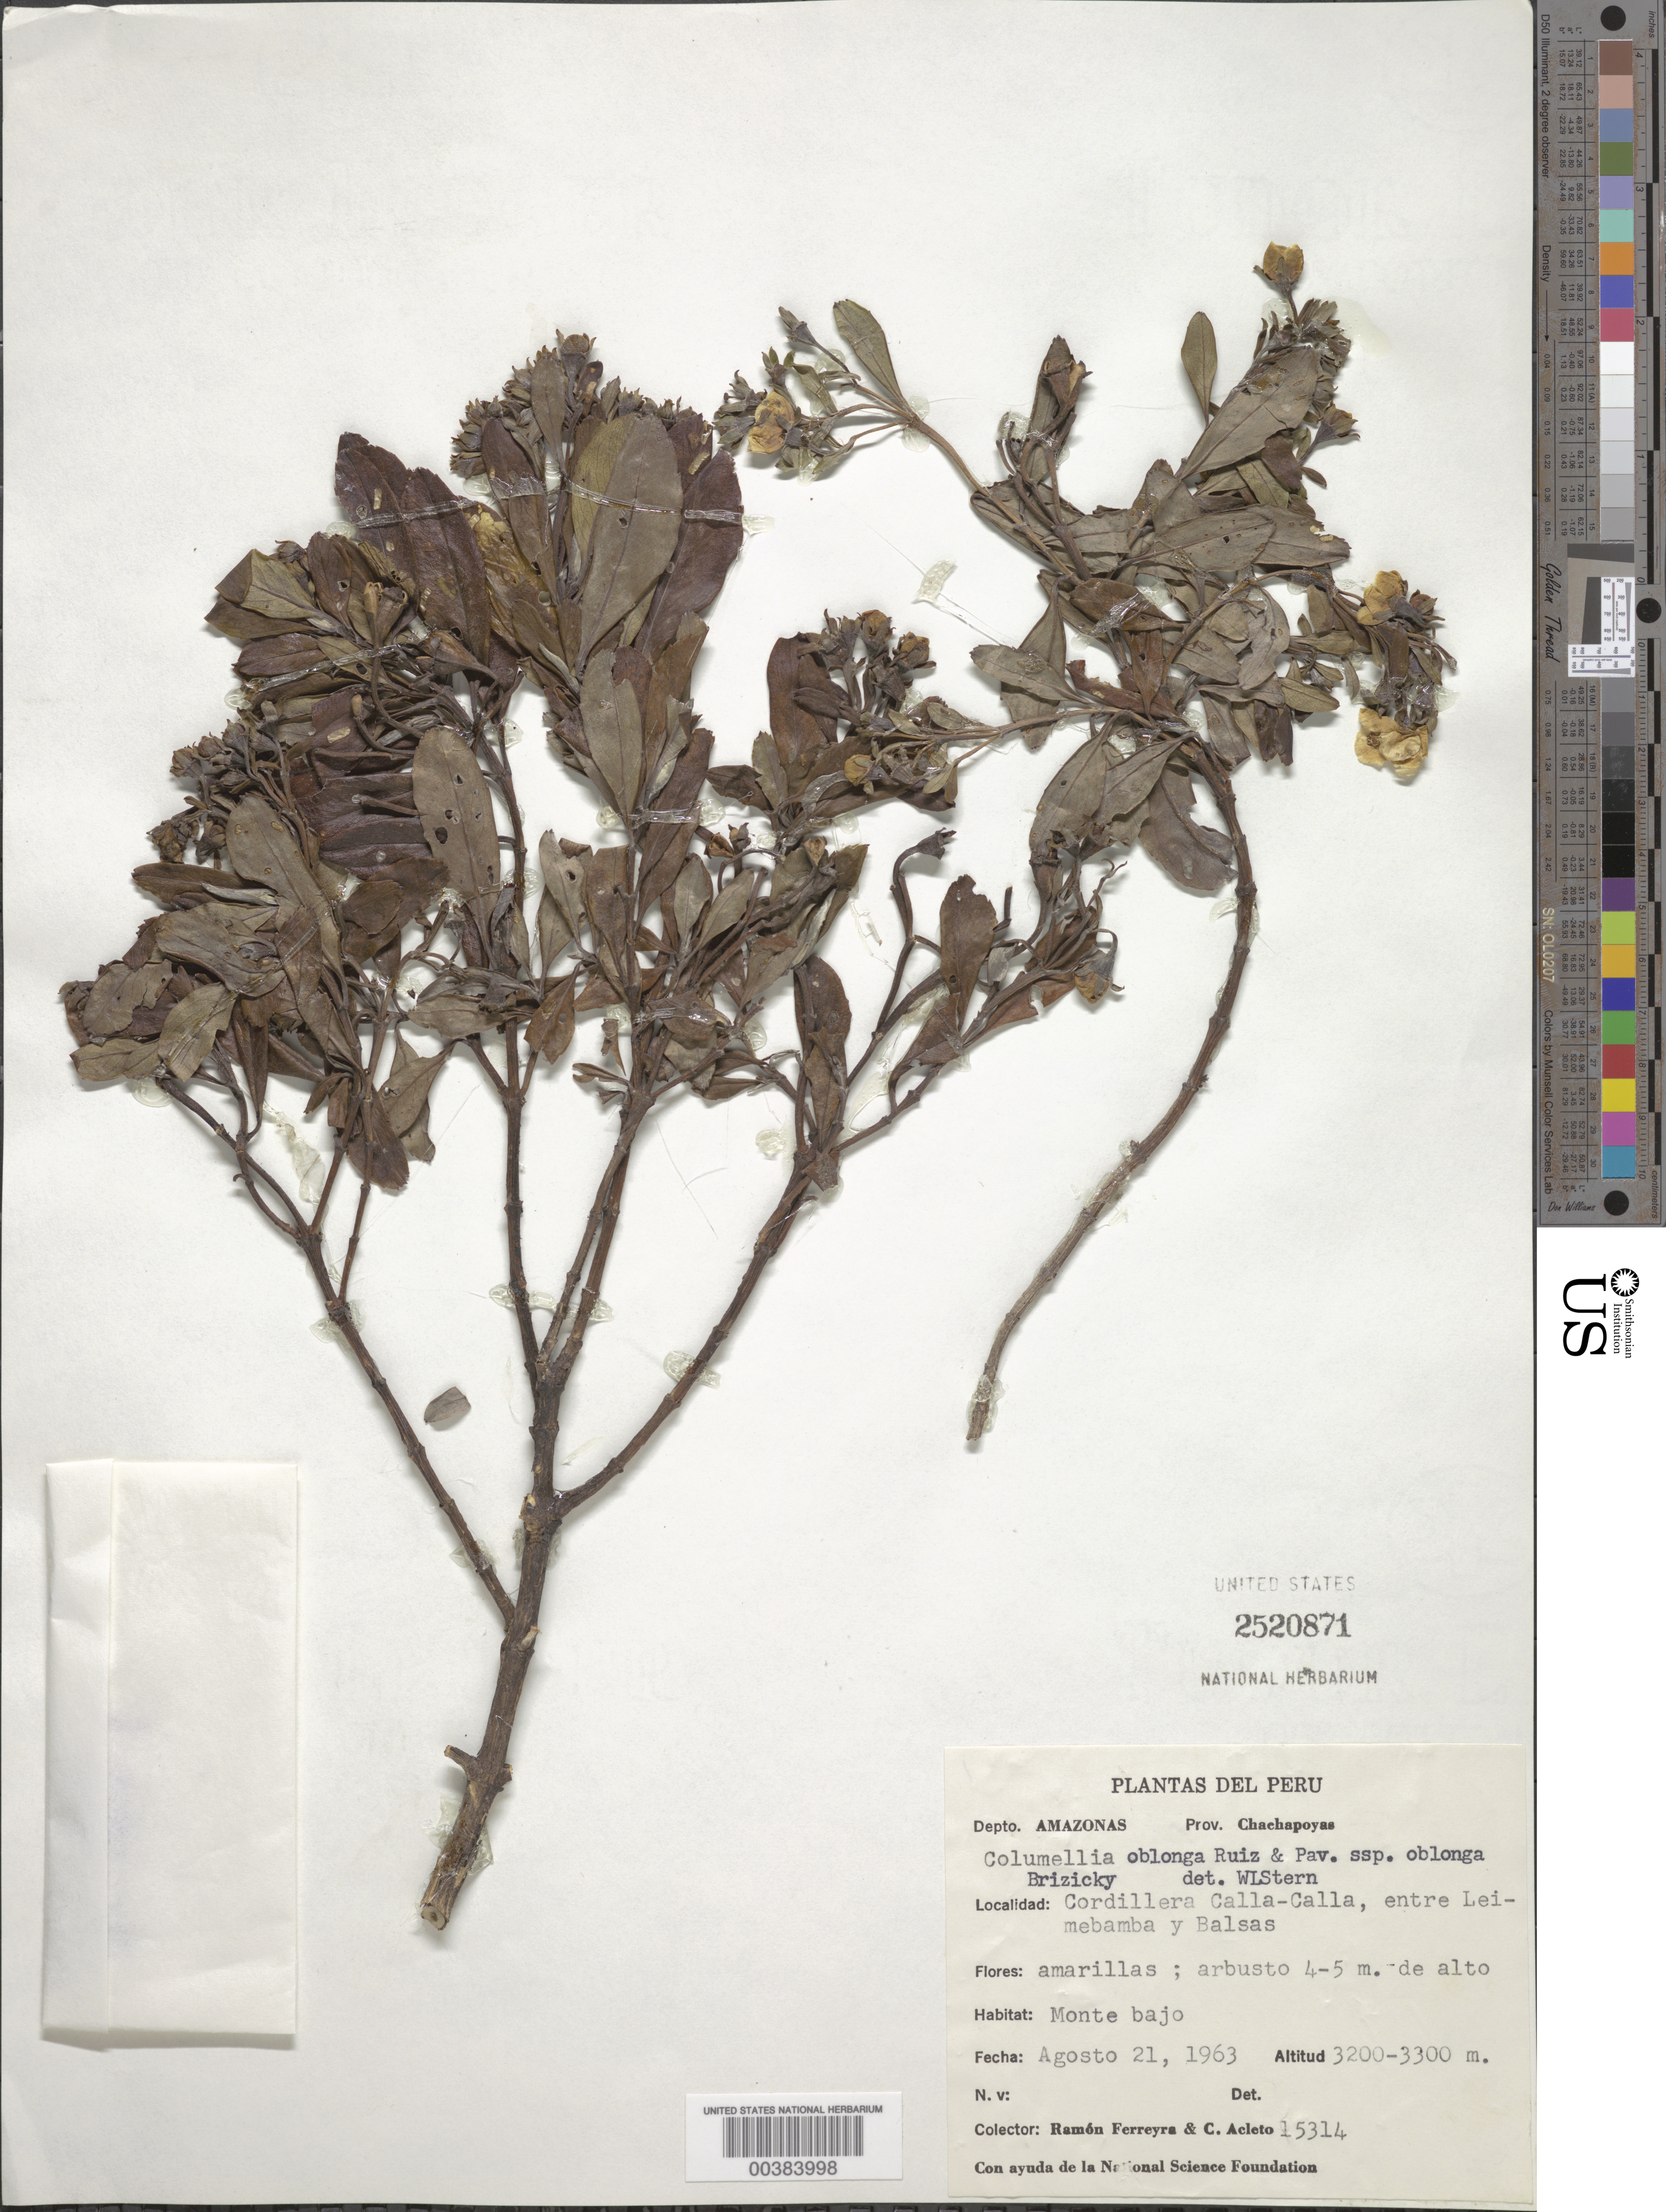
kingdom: Plantae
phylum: Tracheophyta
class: Magnoliopsida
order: Bruniales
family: Columelliaceae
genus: Columellia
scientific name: Columellia oblonga subsp. oblonga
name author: Ruiz & Pav.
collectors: R. A. Ferreyra & C. Acleto O.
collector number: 15314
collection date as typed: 21 Aug 1963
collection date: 1963-08-21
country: Peru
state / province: Amazonas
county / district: Chachapoyas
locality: Cordillera Calla-Calla, between Leimebamba and Balsas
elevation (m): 3200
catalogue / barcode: US 2720871